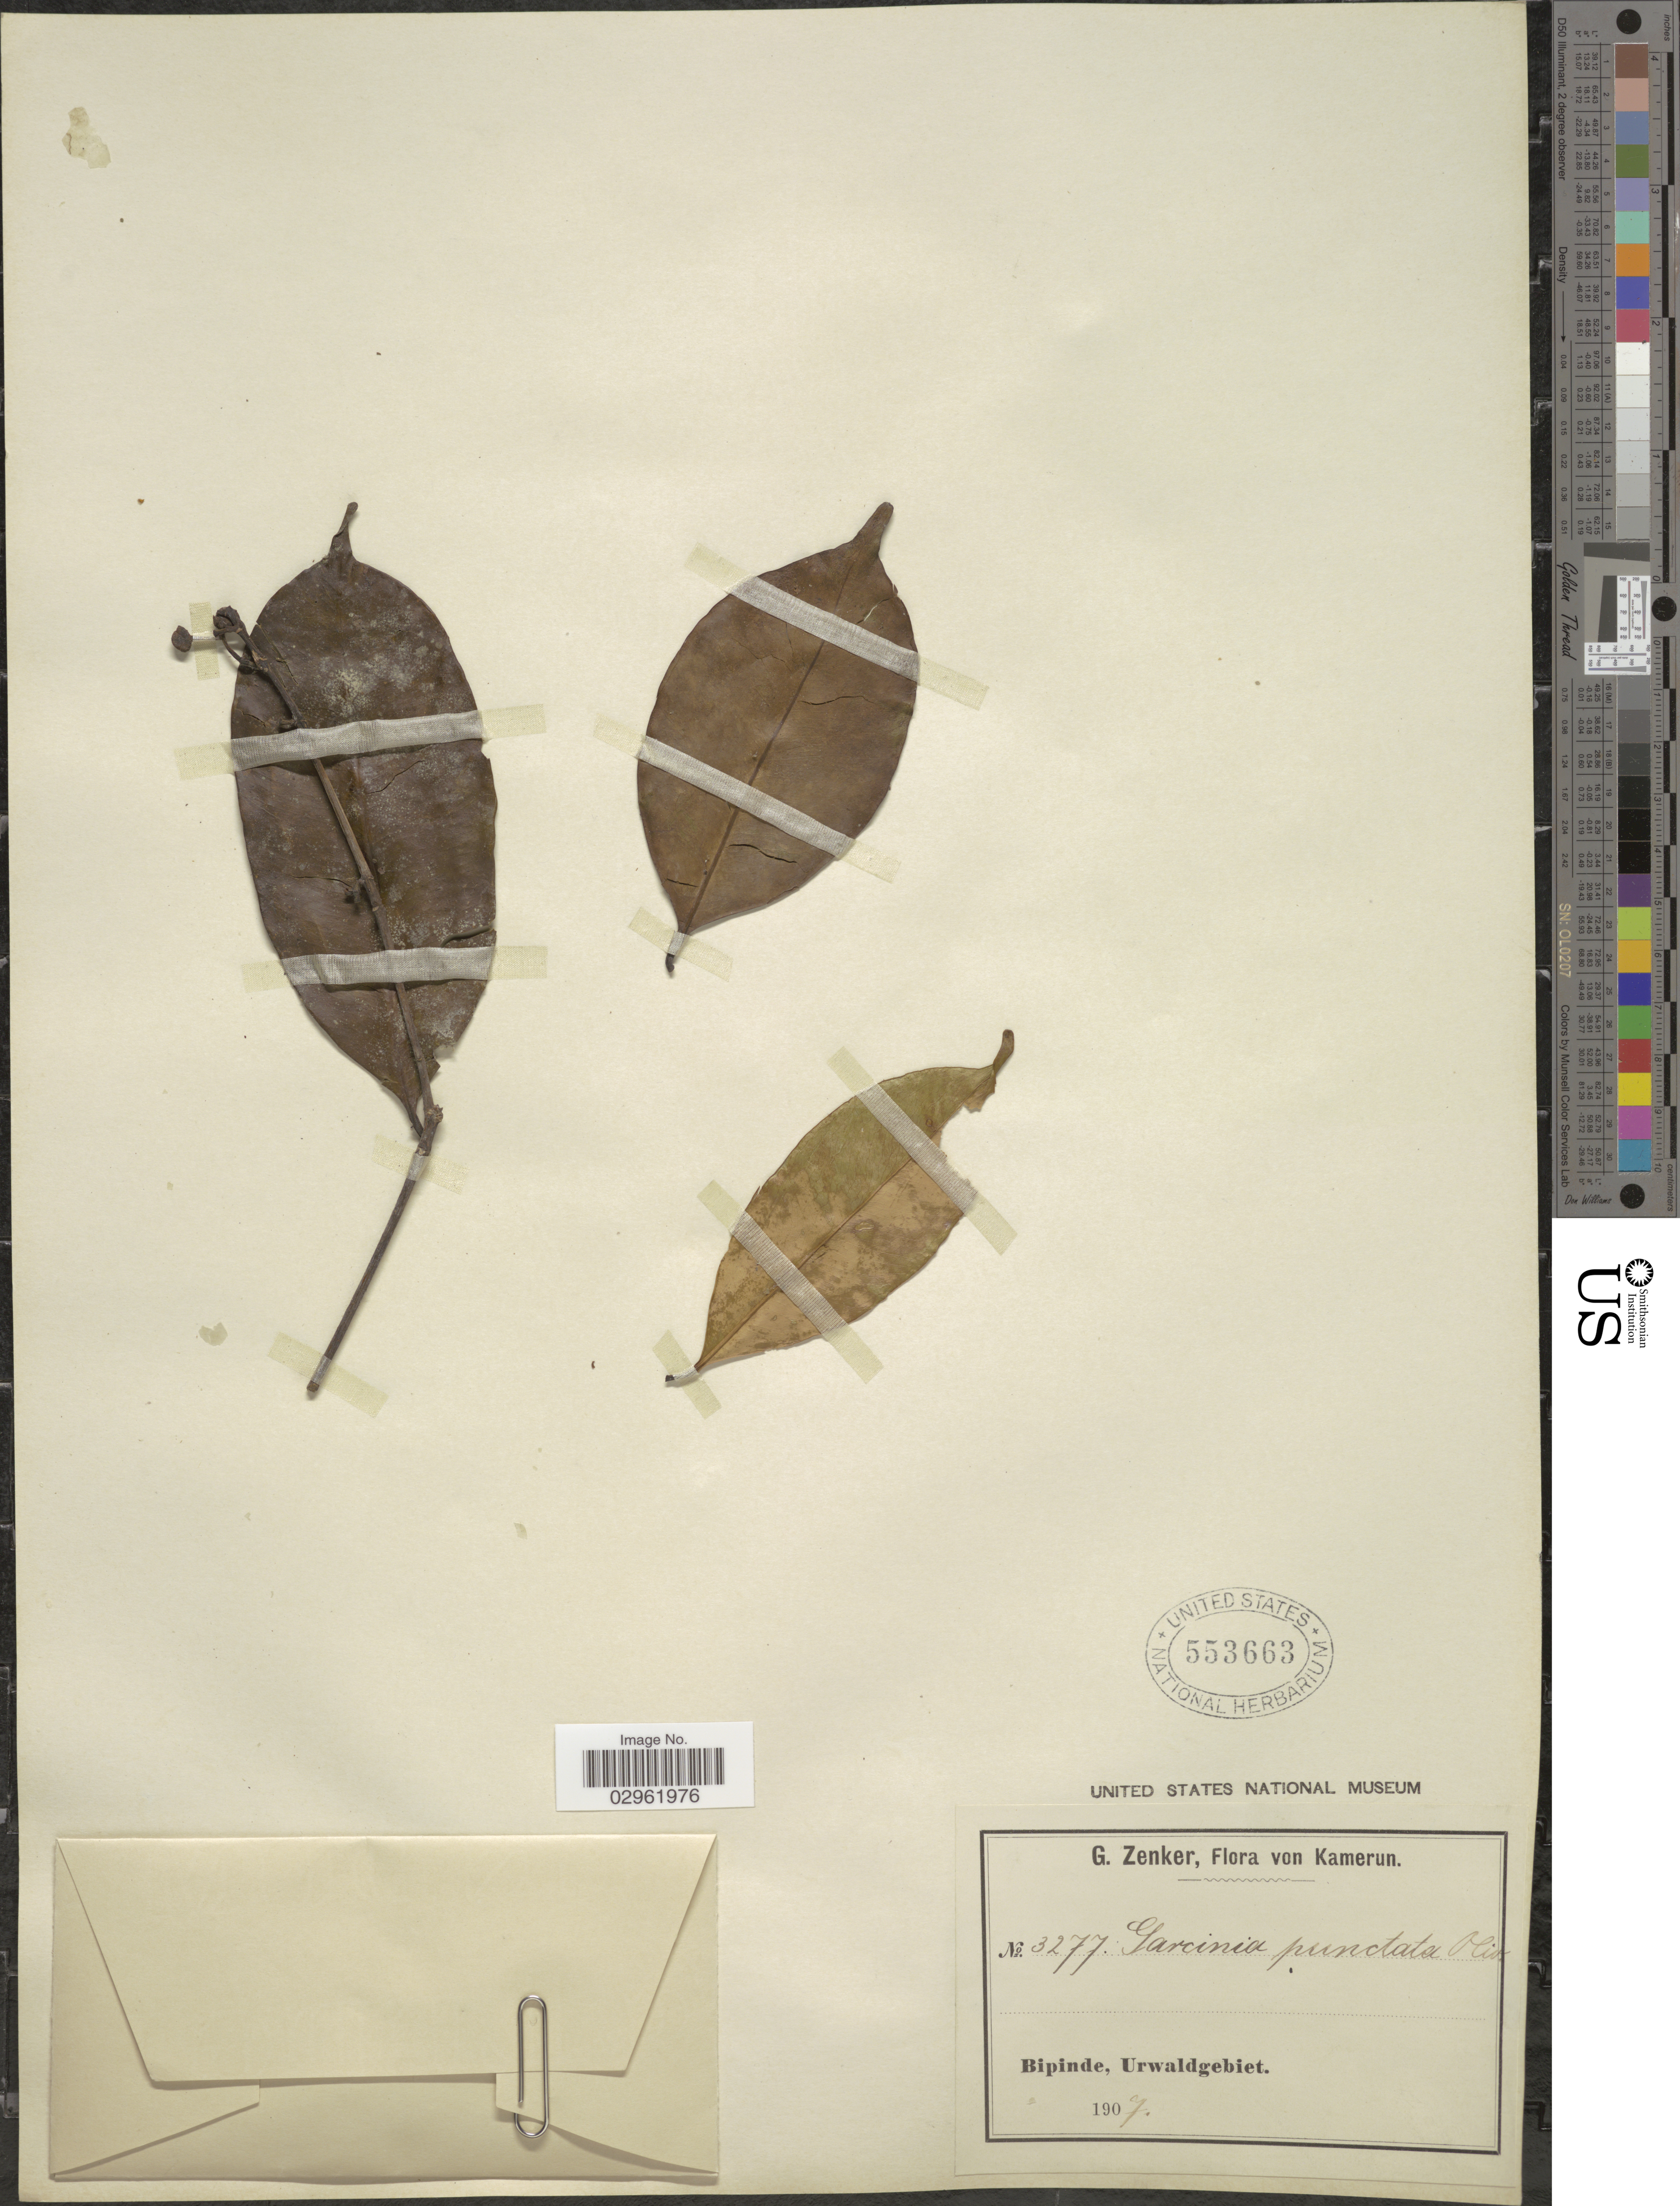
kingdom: Plantae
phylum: Tracheophyta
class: Magnoliopsida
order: Malpighiales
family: Clusiaceae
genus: Garcinia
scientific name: Garcinia punctata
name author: Oliv.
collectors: G. A. Zenker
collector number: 3277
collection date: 1907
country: Cameroon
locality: Kamerun. Bipinde, Urwaldgebiet.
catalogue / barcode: US 553663